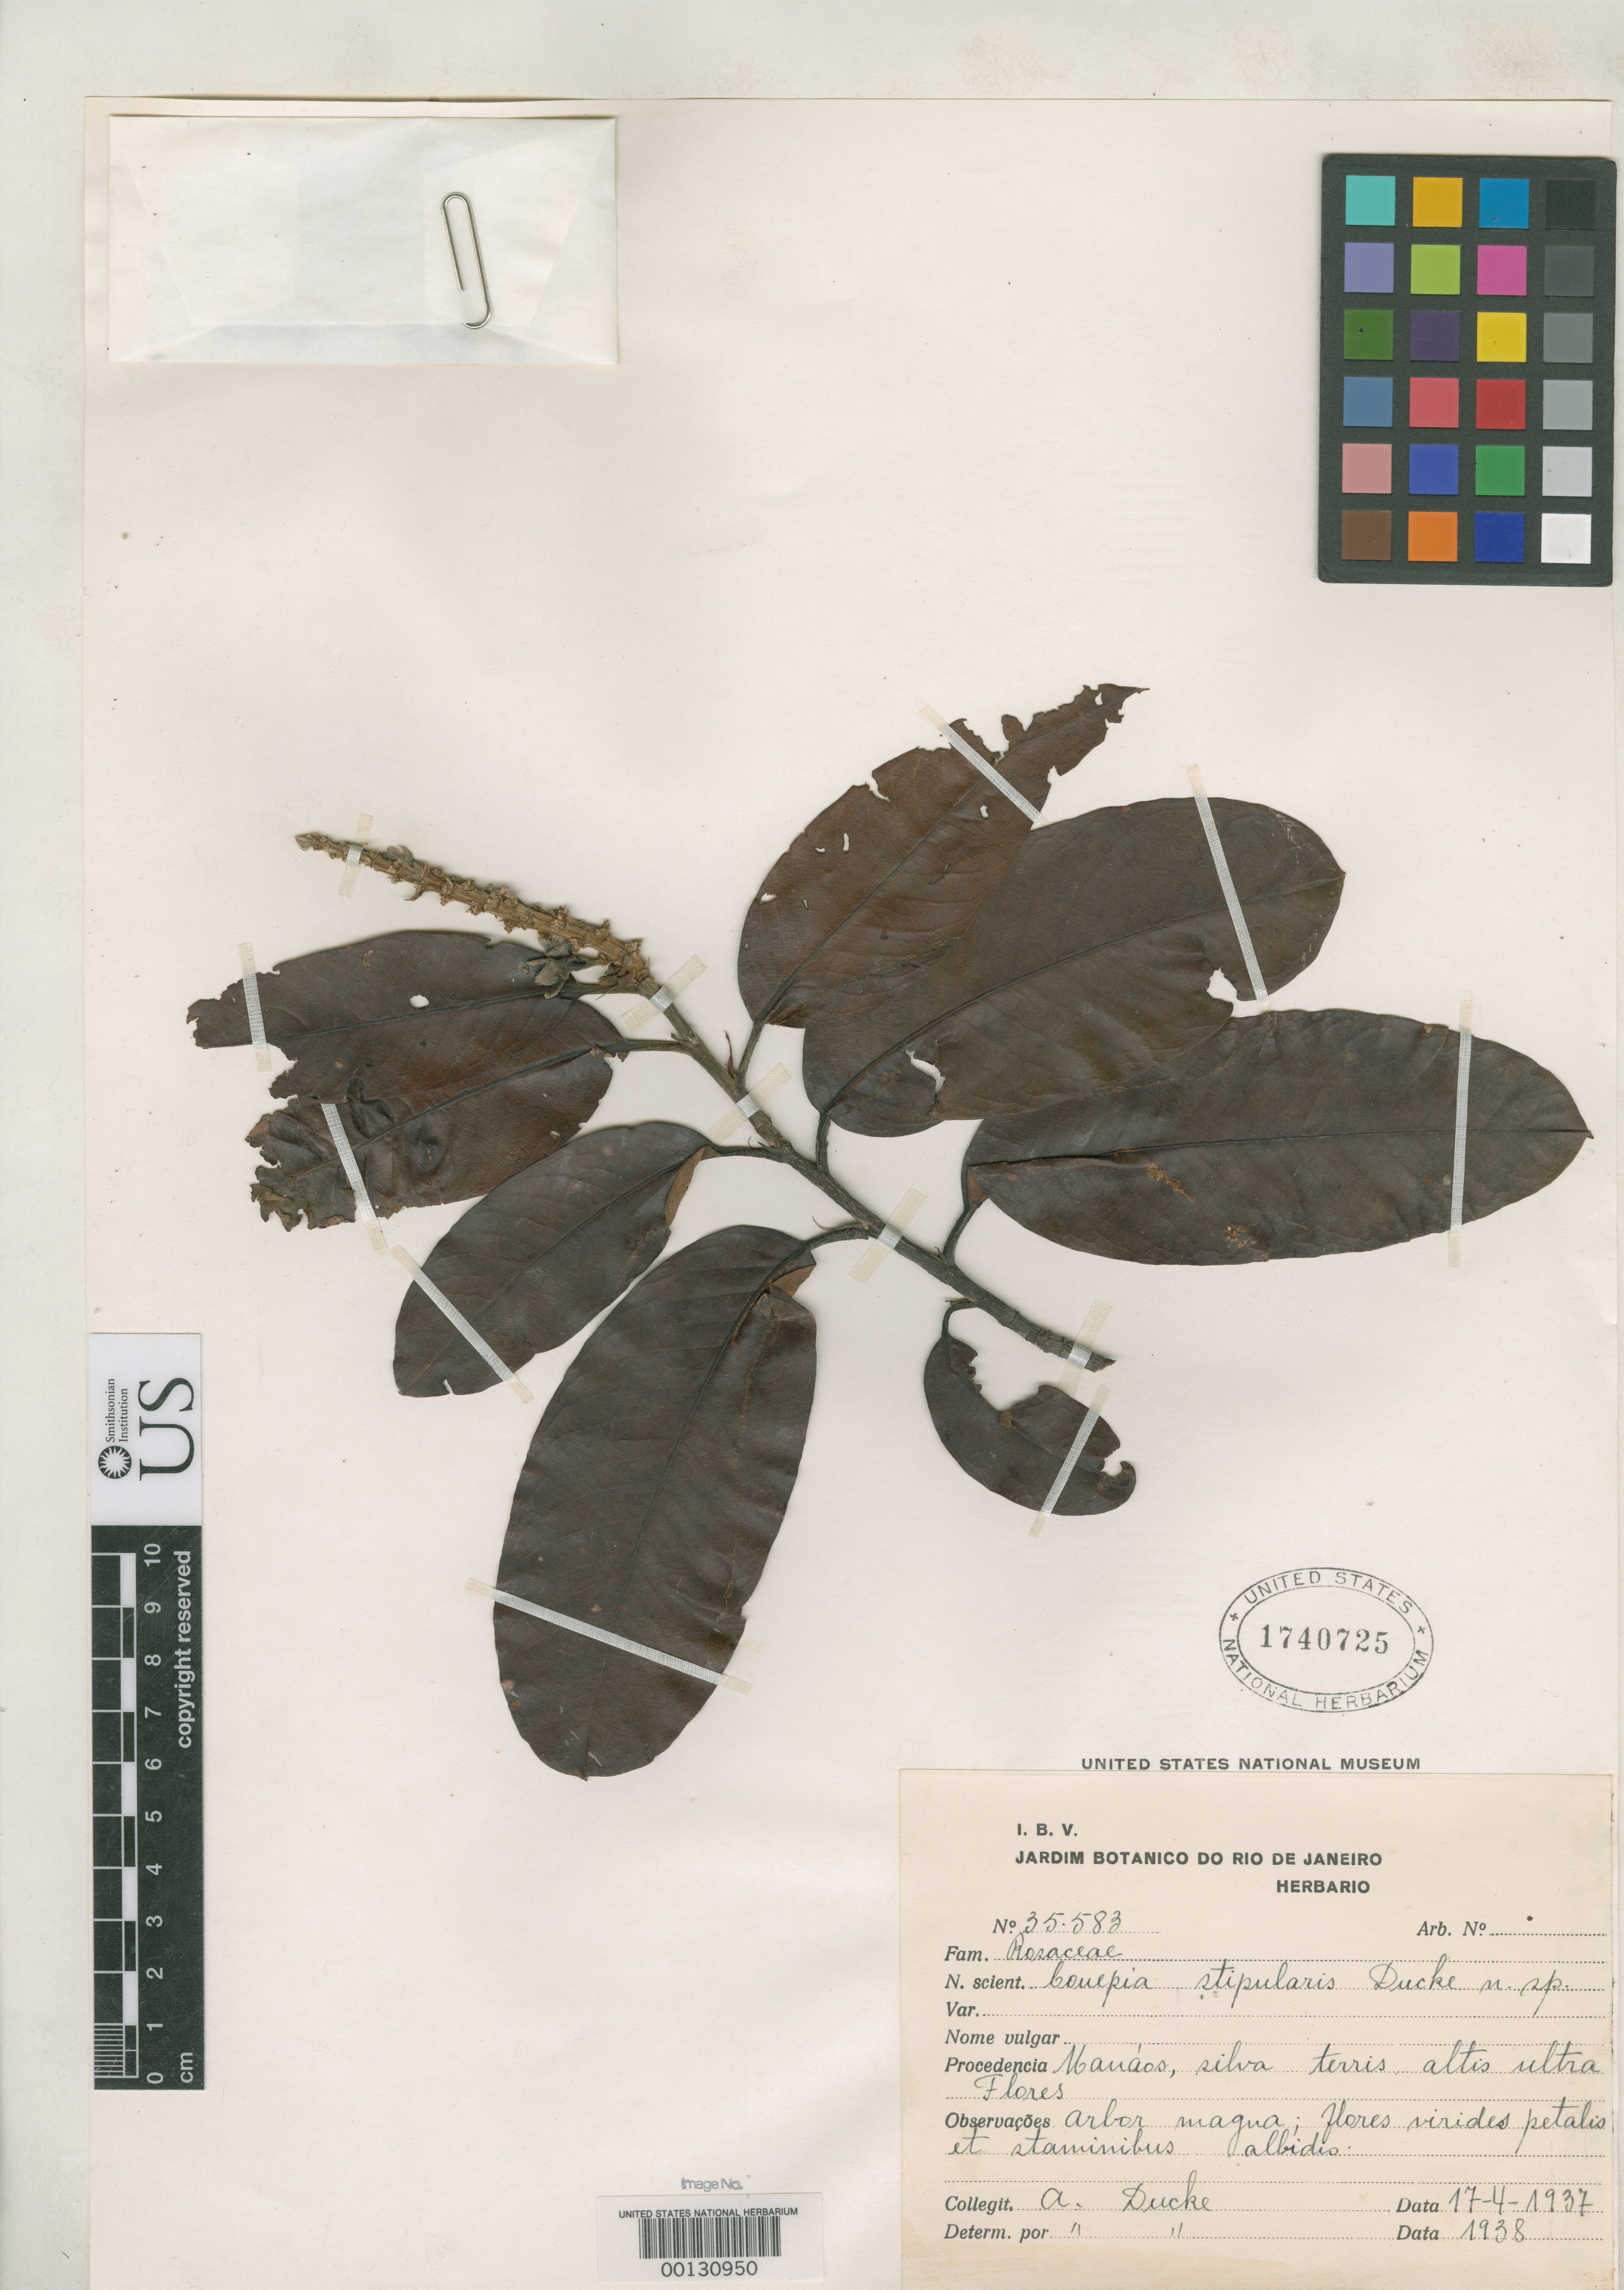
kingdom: Plantae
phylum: Tracheophyta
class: Magnoliopsida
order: Malpighiales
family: Chrysobalanaceae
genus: Couepia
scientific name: Couepia stipularis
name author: Ducke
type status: Isotype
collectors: A. Ducke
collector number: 35583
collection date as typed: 17 Apr 1937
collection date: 1937-04-17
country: Brazil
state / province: Amazonas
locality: Manaos.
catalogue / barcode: US 1740725